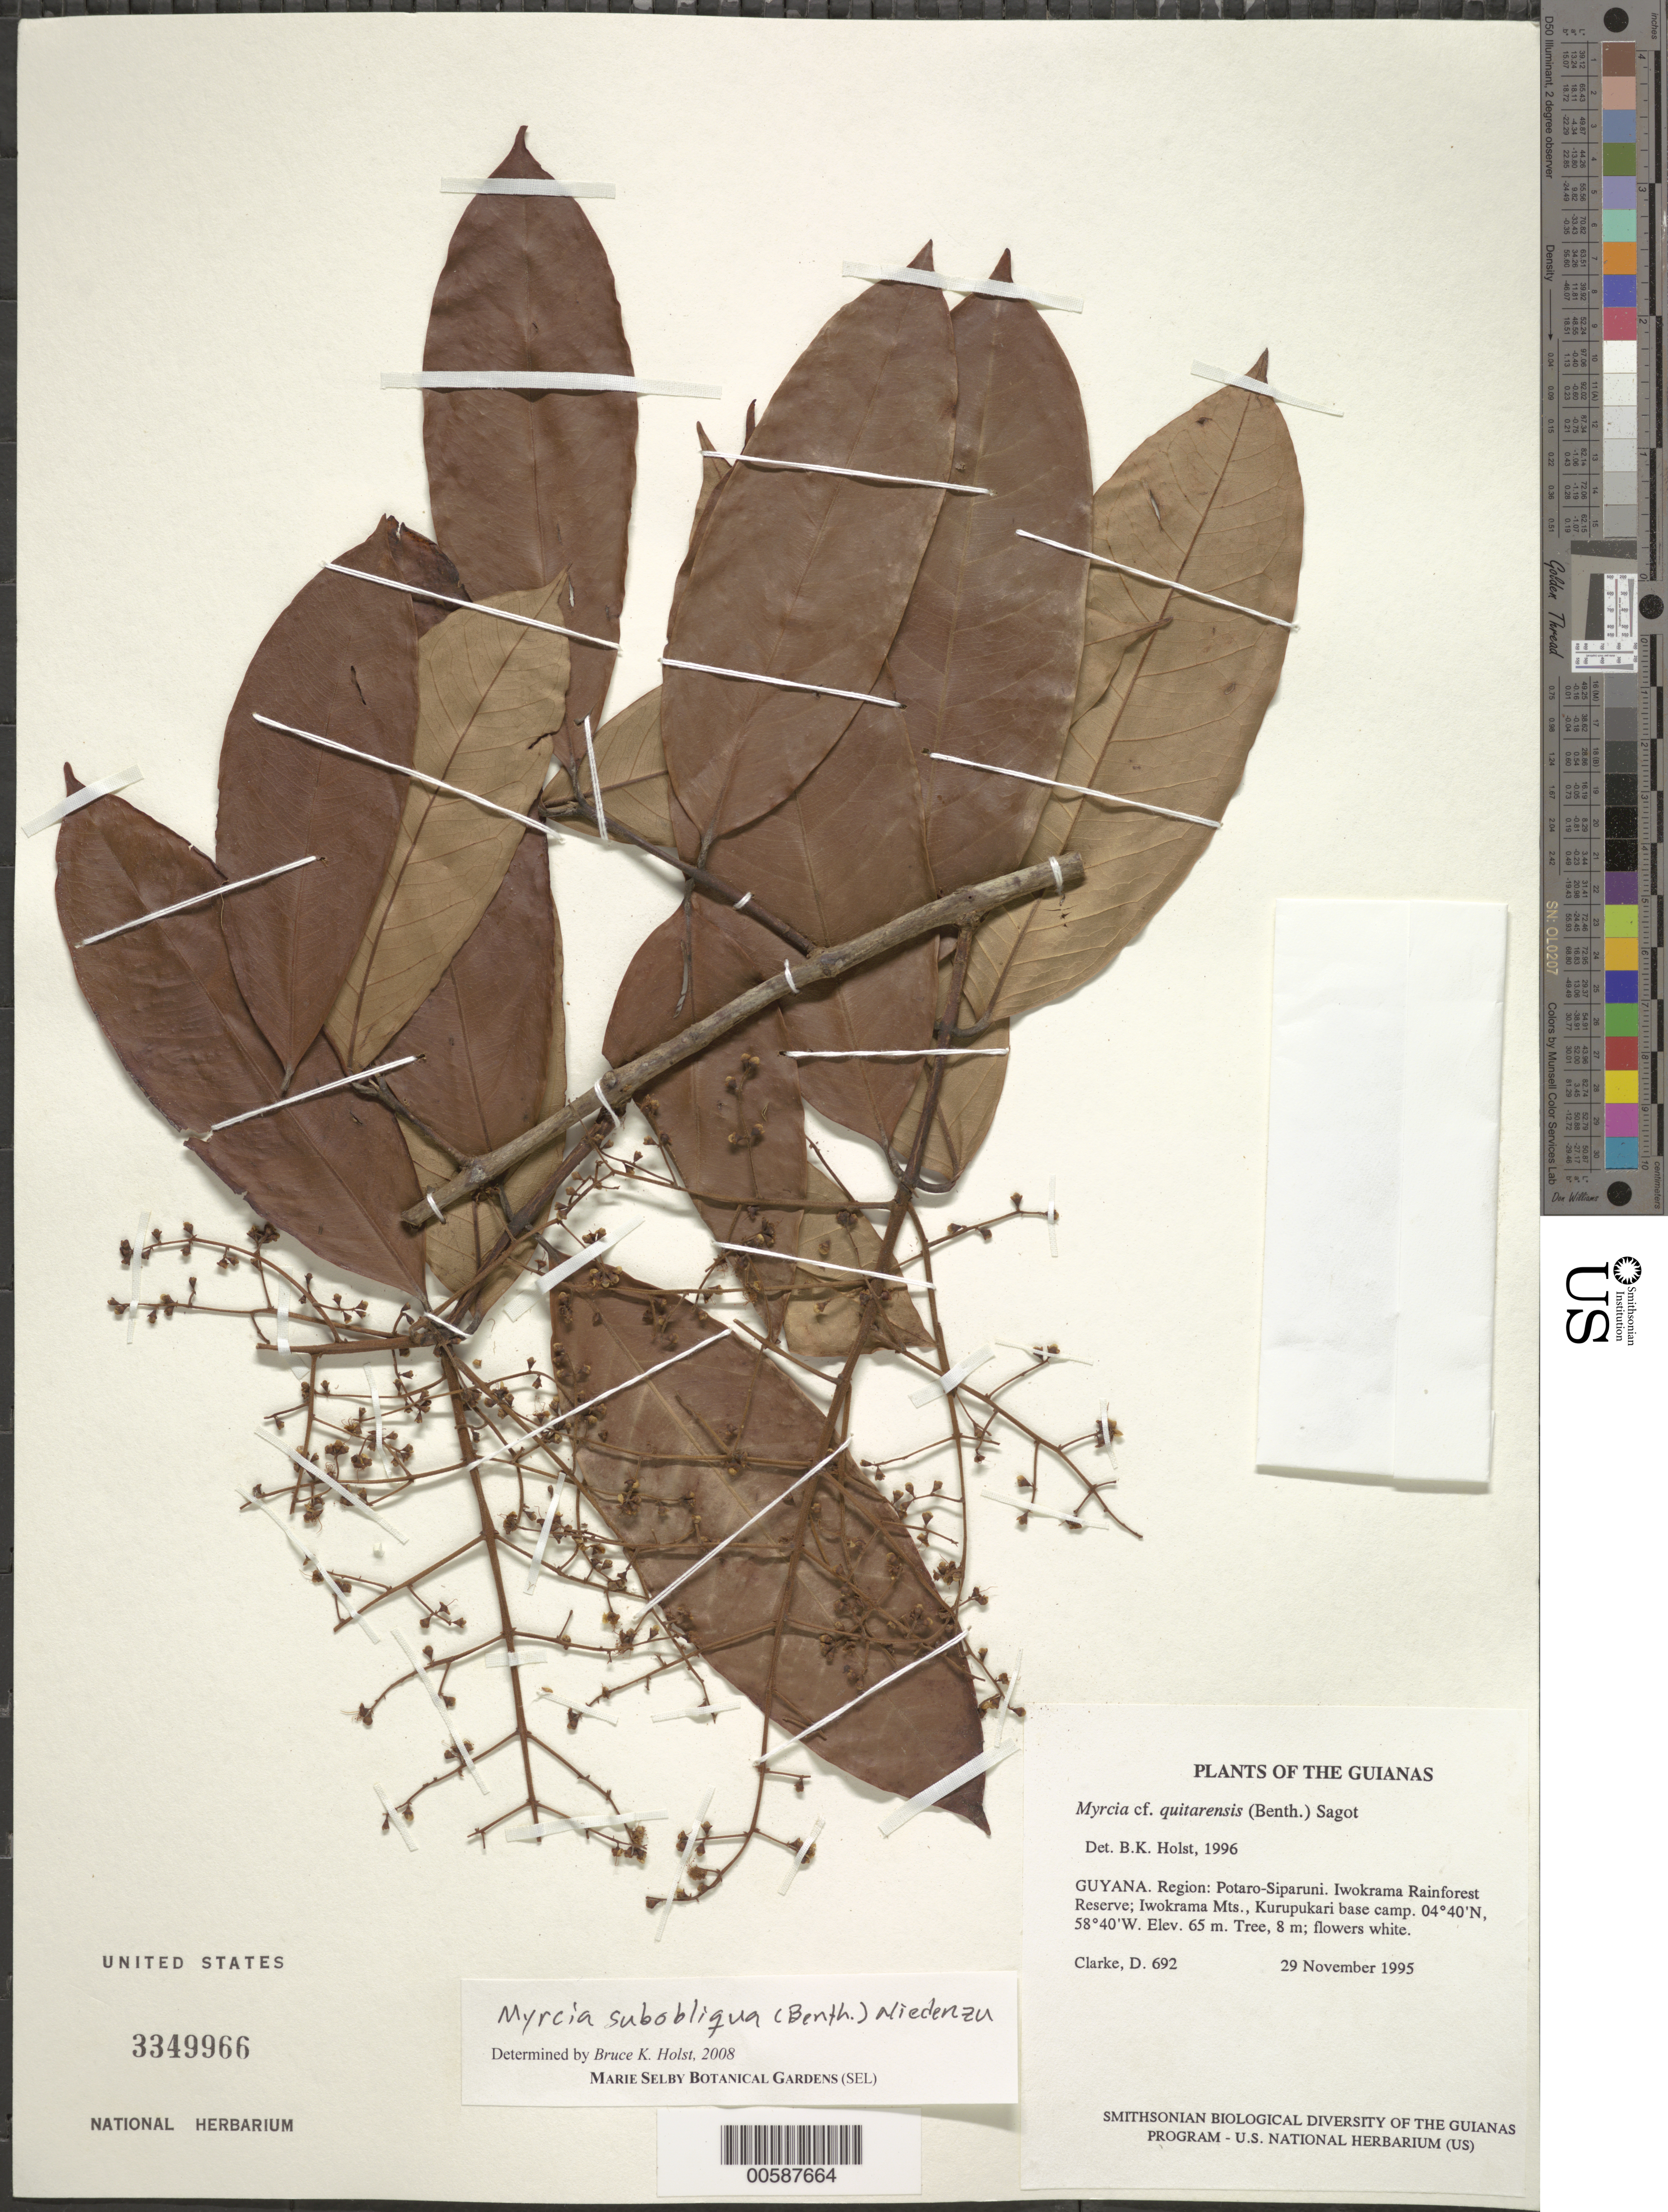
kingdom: Plantae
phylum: Tracheophyta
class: Magnoliopsida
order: Myrtales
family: Myrtaceae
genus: Myrcia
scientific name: Myrcia subobliqua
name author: (Benth.) Neidenzu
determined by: Holst, Bruce K.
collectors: H. D. Clarke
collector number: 692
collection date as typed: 29 November 1995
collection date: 1995-11-29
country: Guyana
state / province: Potaro-Siparuni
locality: Iwokrama Rainforest Reserve; Iwokrama Mts., Kurupukari base camp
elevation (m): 65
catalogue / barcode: US 3349966